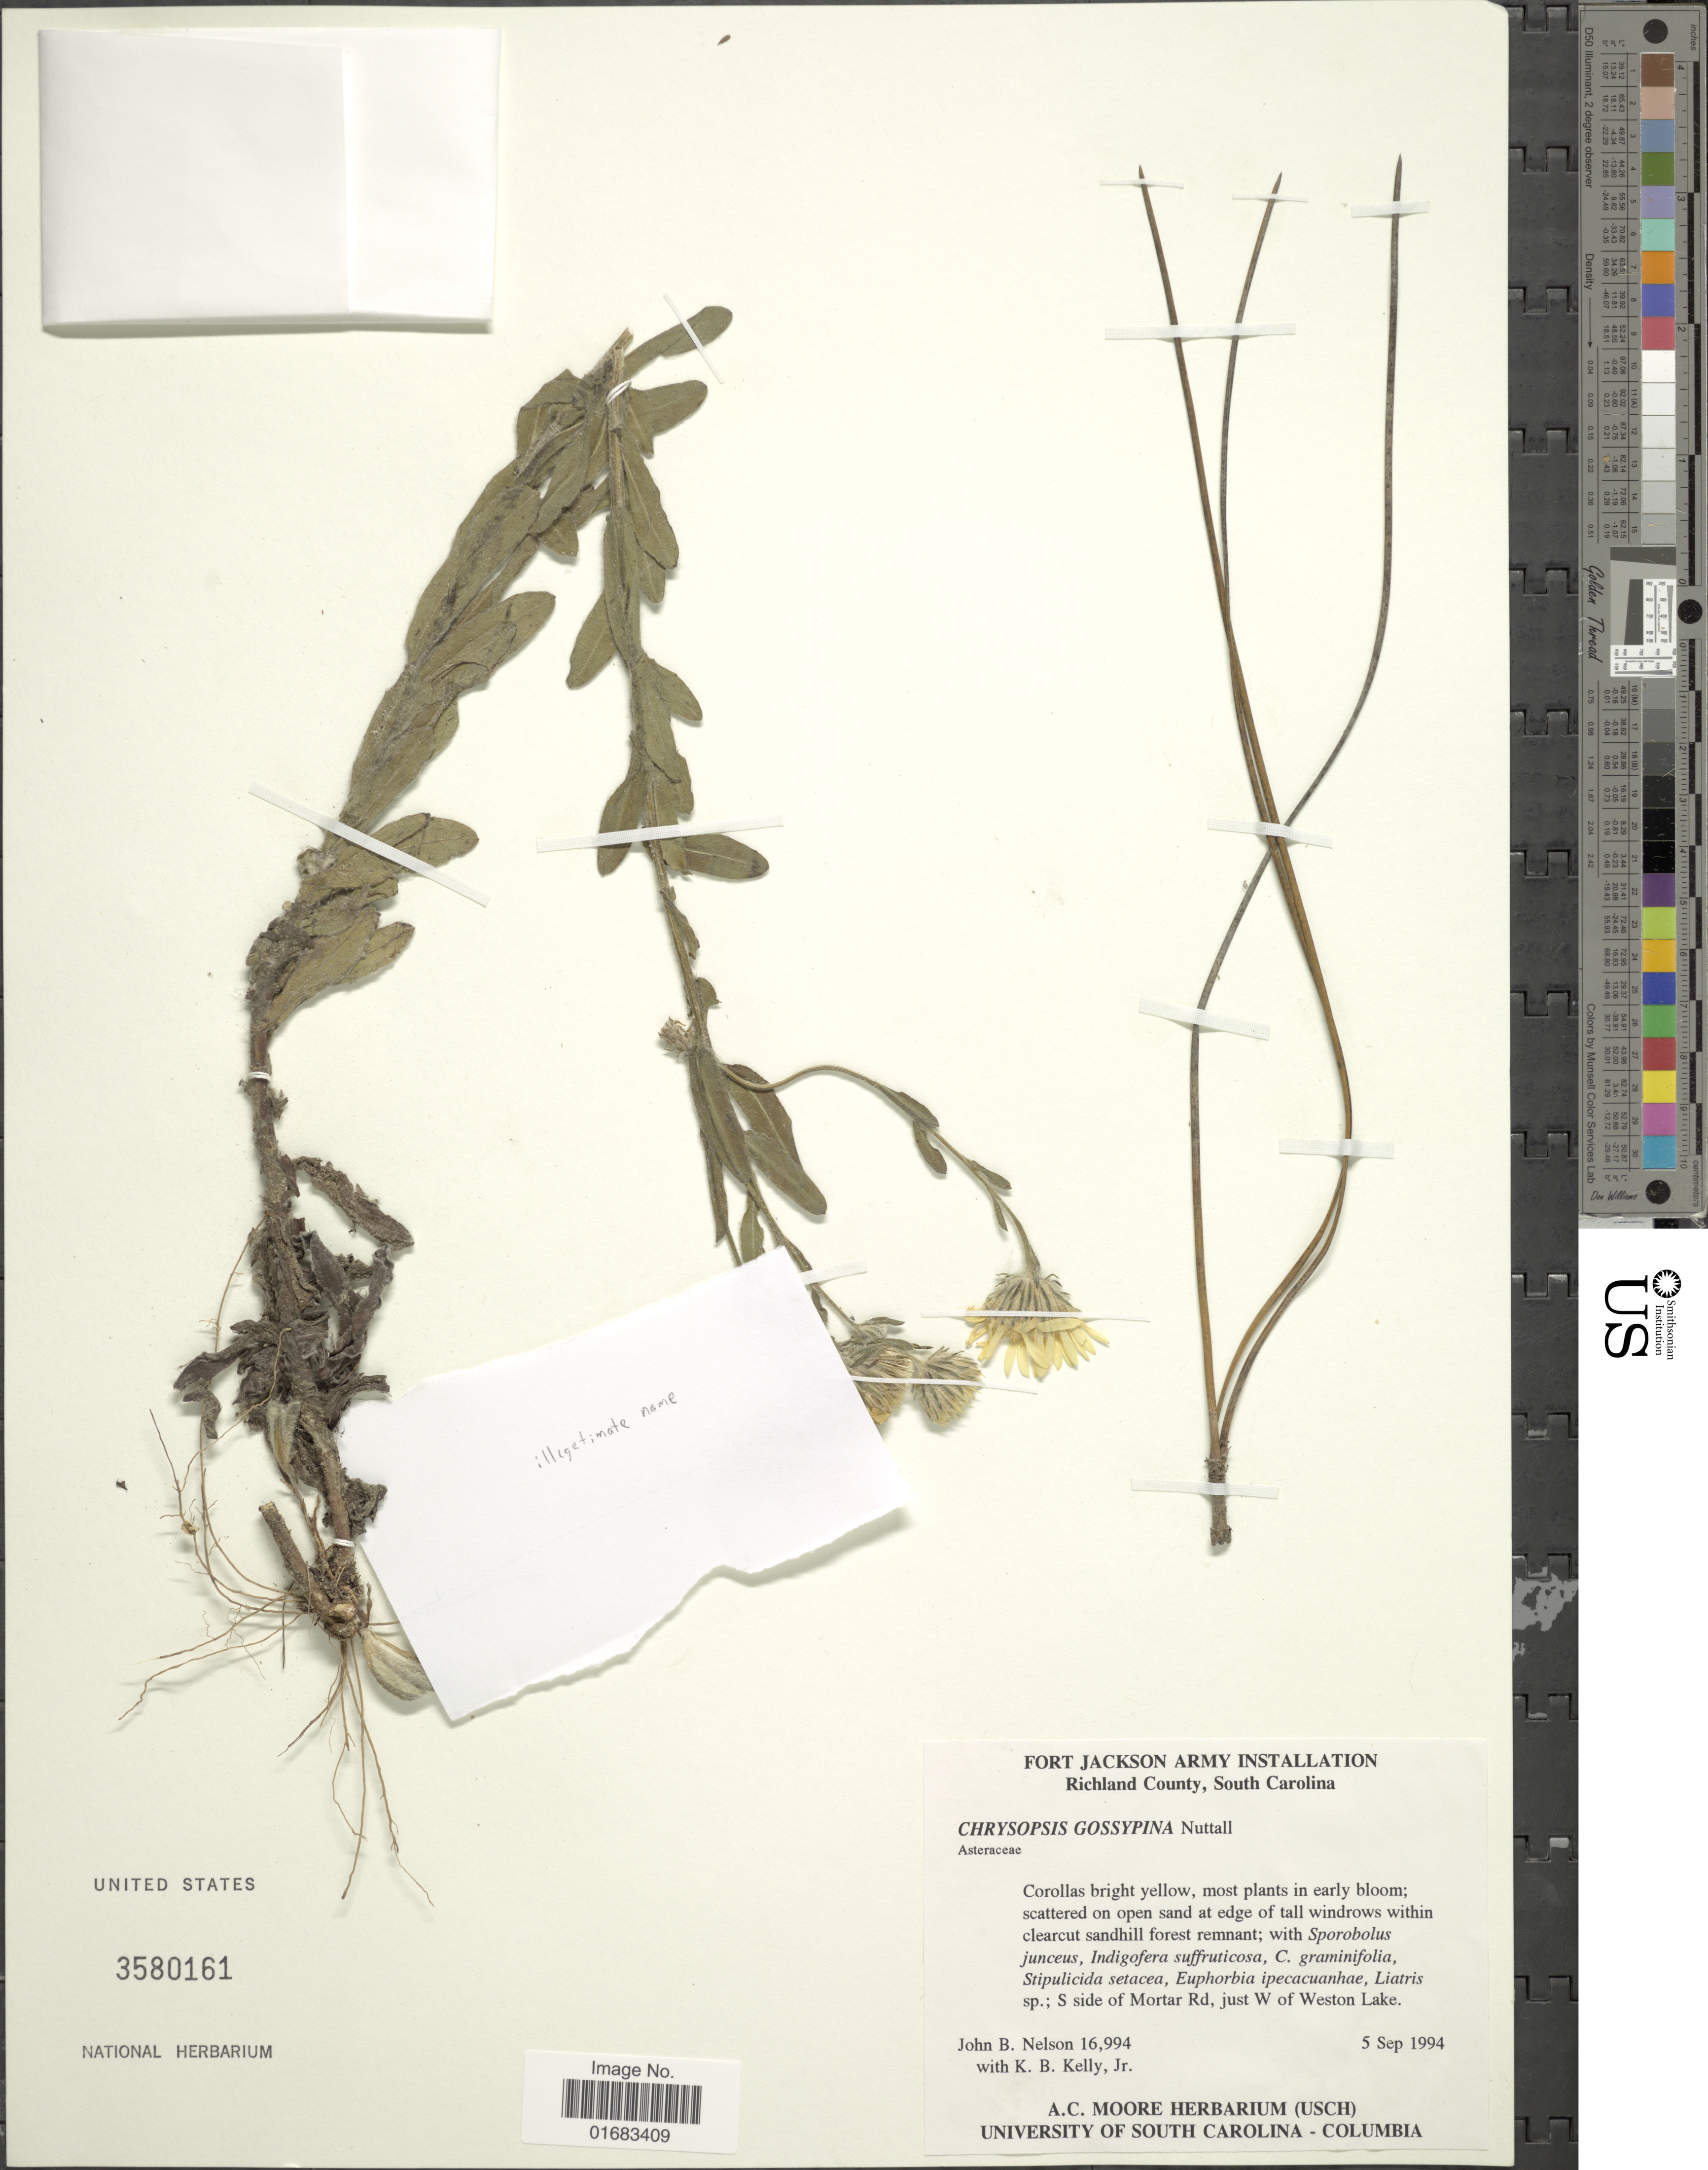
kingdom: Plantae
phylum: Tracheophyta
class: Magnoliopsida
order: Asterales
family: Asteraceae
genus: Chrysopsis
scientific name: Chrysopsis gossypina f. gossypina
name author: (Michx.) Elliott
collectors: J. B. Nelson & K. Kelly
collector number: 16994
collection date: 1994-09-05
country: United States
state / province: South Carolina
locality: Richland County, South Carolina. S side of Mortar Rd, just W of Weston Lake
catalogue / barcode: US 3580161